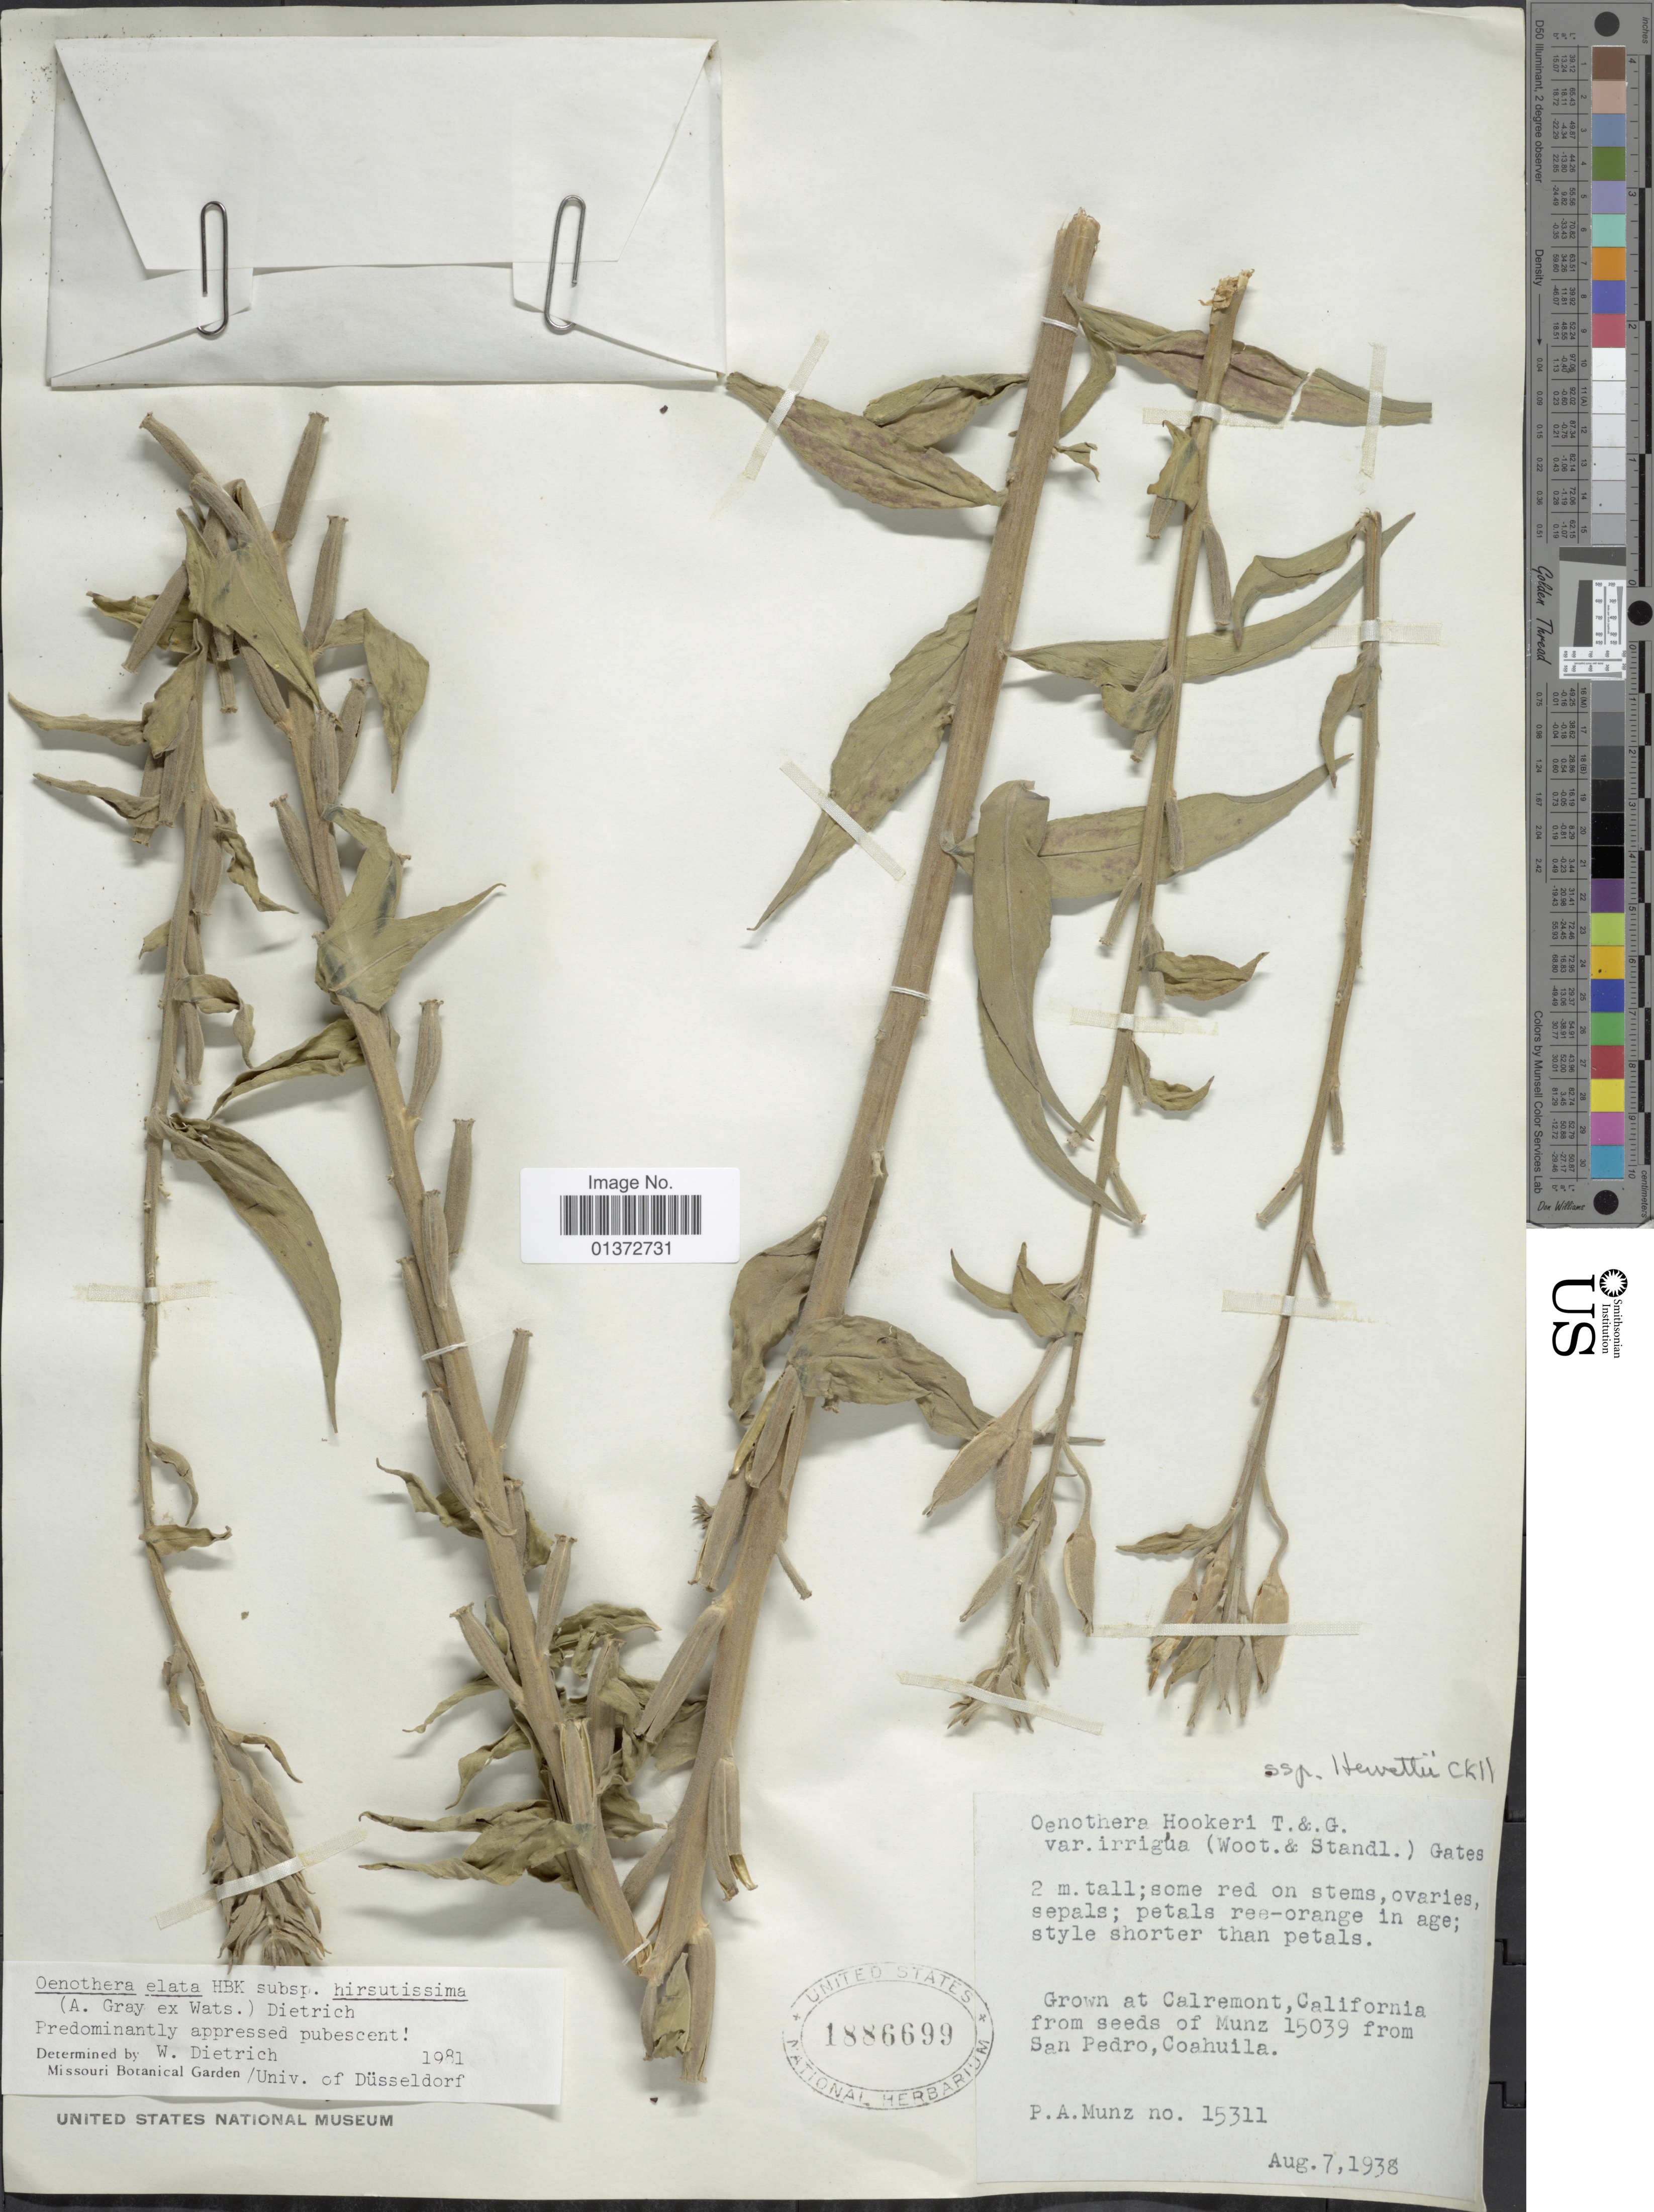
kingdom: Plantae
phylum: Tracheophyta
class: Magnoliopsida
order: Myrtales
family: Onagraceae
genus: Oenothera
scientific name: Oenothera elata subsp. hirsutissima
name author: (A. Gray ex S. Watson) W. Dietr.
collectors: P. A. Munz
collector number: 15311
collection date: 1938-08-07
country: United States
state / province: California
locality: Calremont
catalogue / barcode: US 1886699